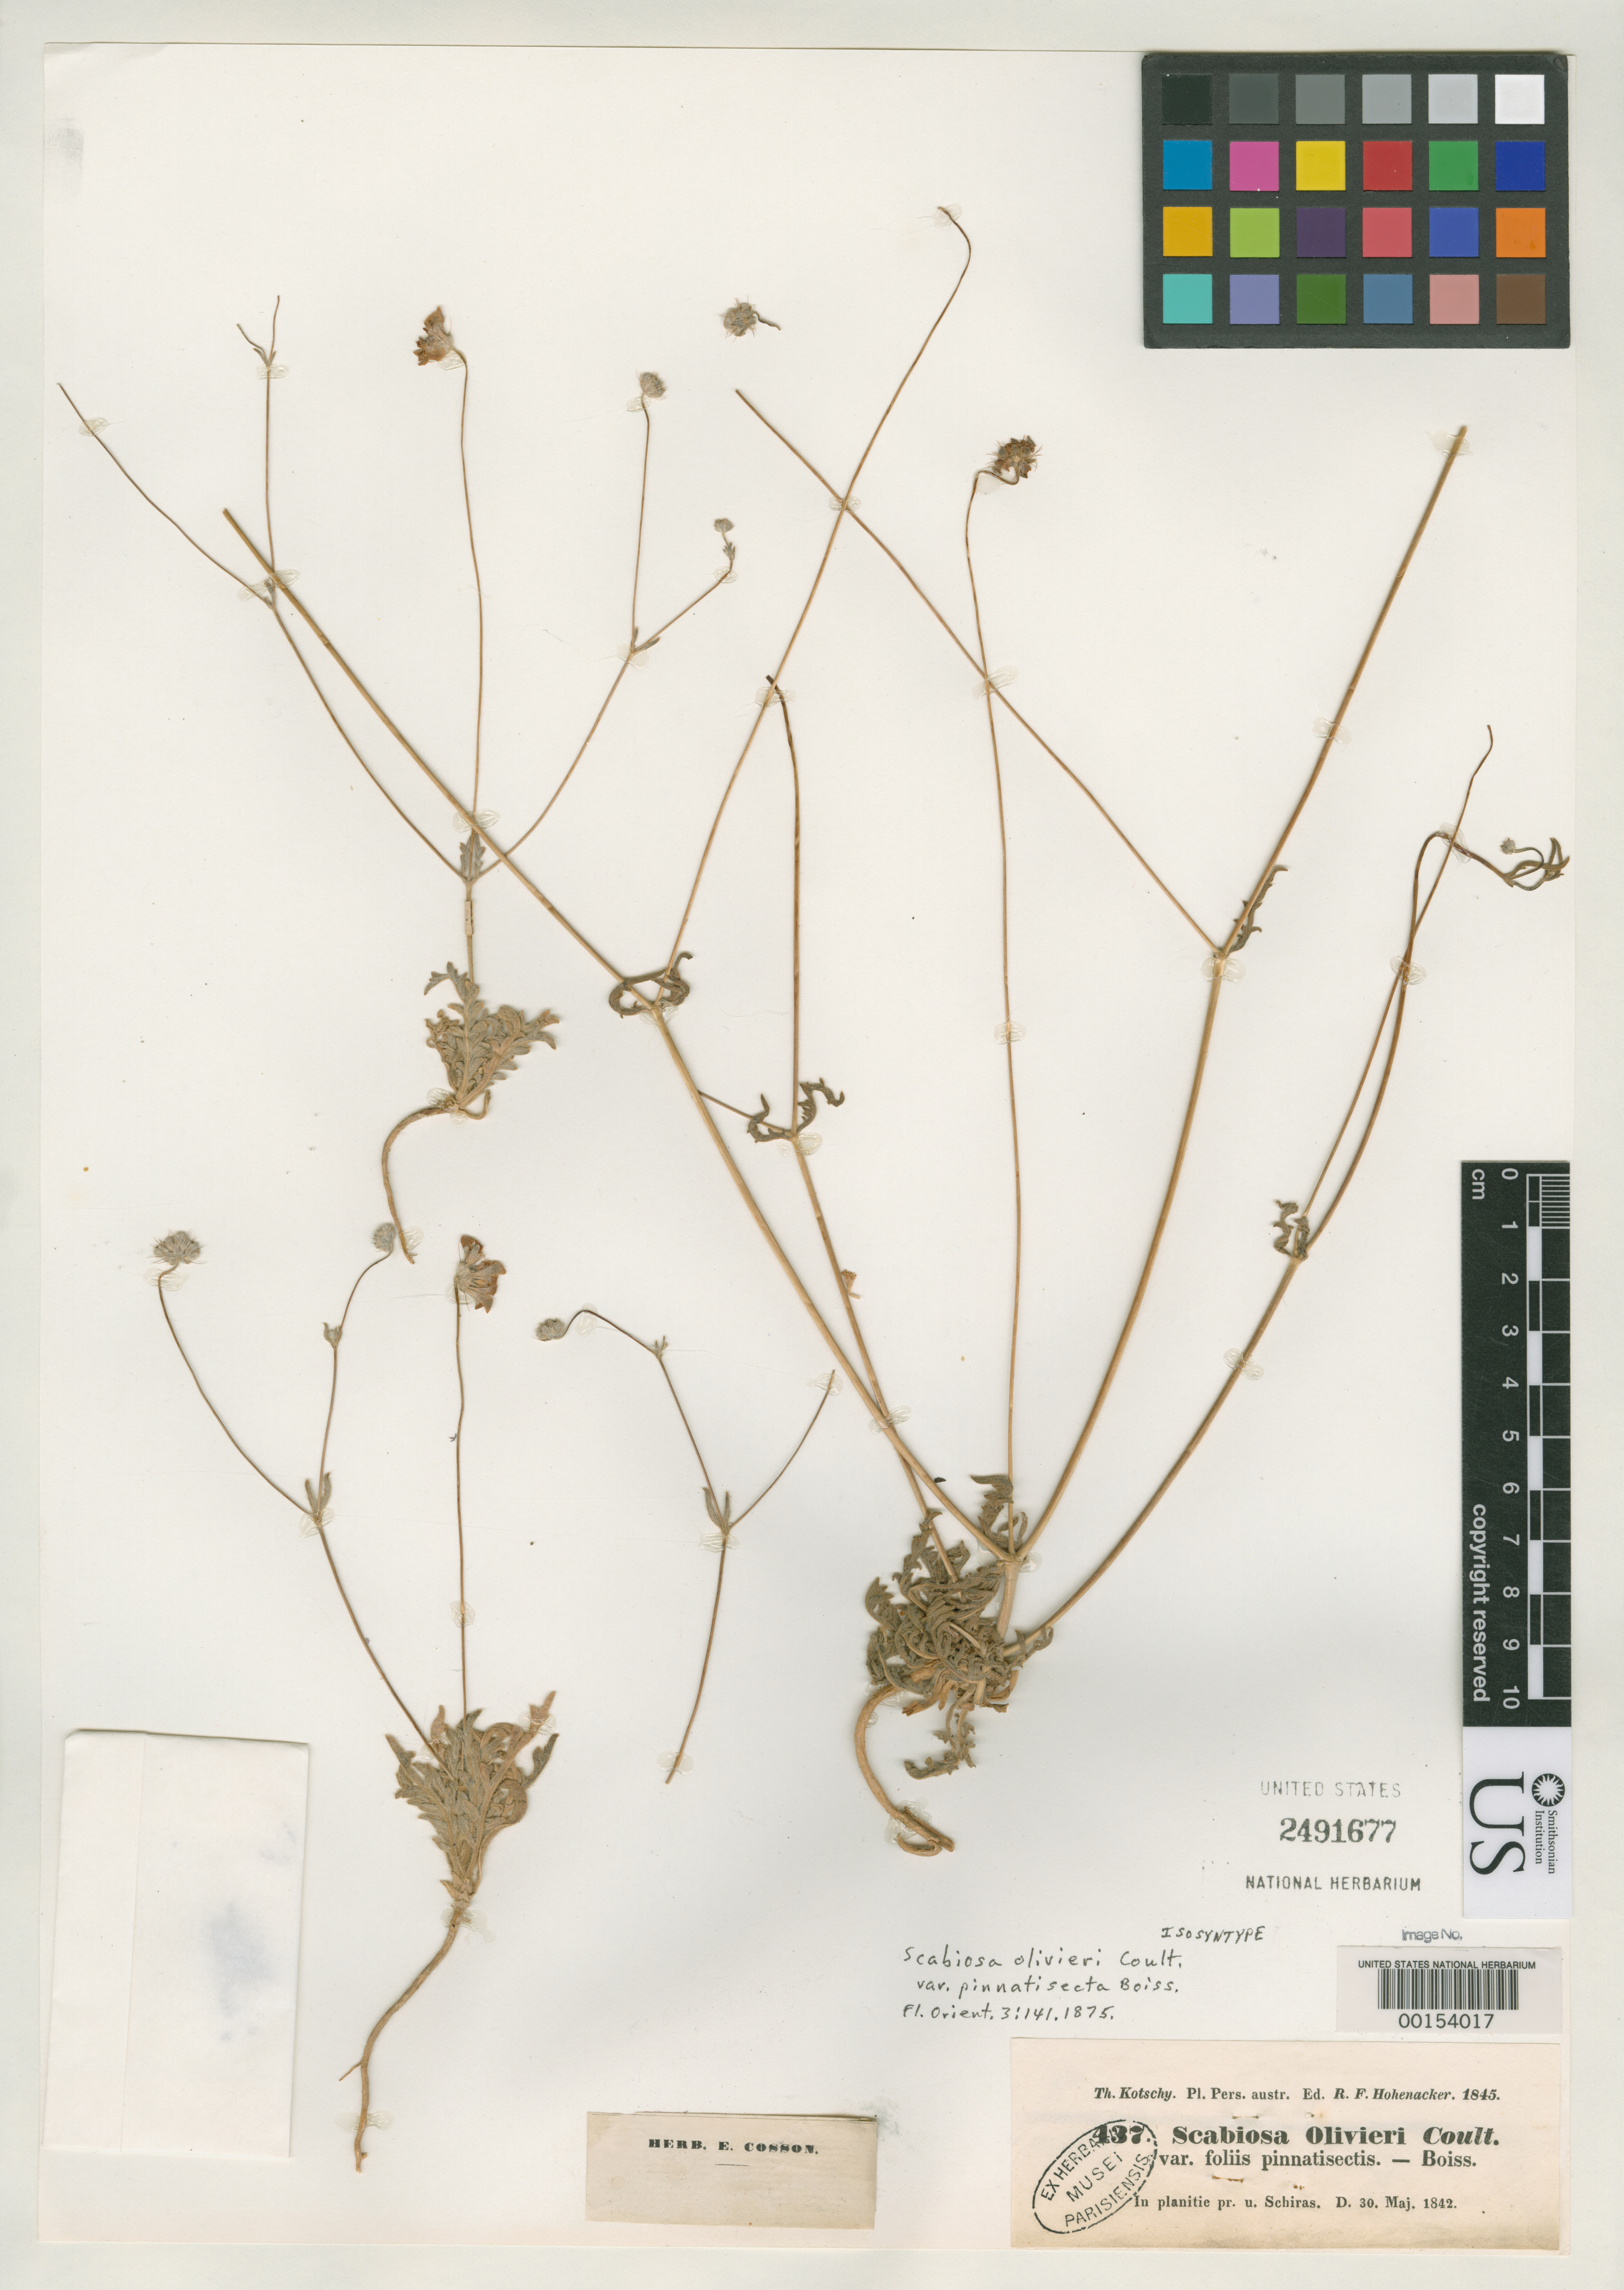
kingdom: Plantae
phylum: Tracheophyta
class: Magnoliopsida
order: Dipsacales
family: Caprifoliaceae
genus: Scabiosa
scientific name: Scabiosa olivieri var. pinnatisecta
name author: Boiss.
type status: Isosyntype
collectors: K. G. Kotschy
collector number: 437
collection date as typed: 30 May 1842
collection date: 1842-05-30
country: Iran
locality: In Planitie pr. u. Schiras.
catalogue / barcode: US 2491677